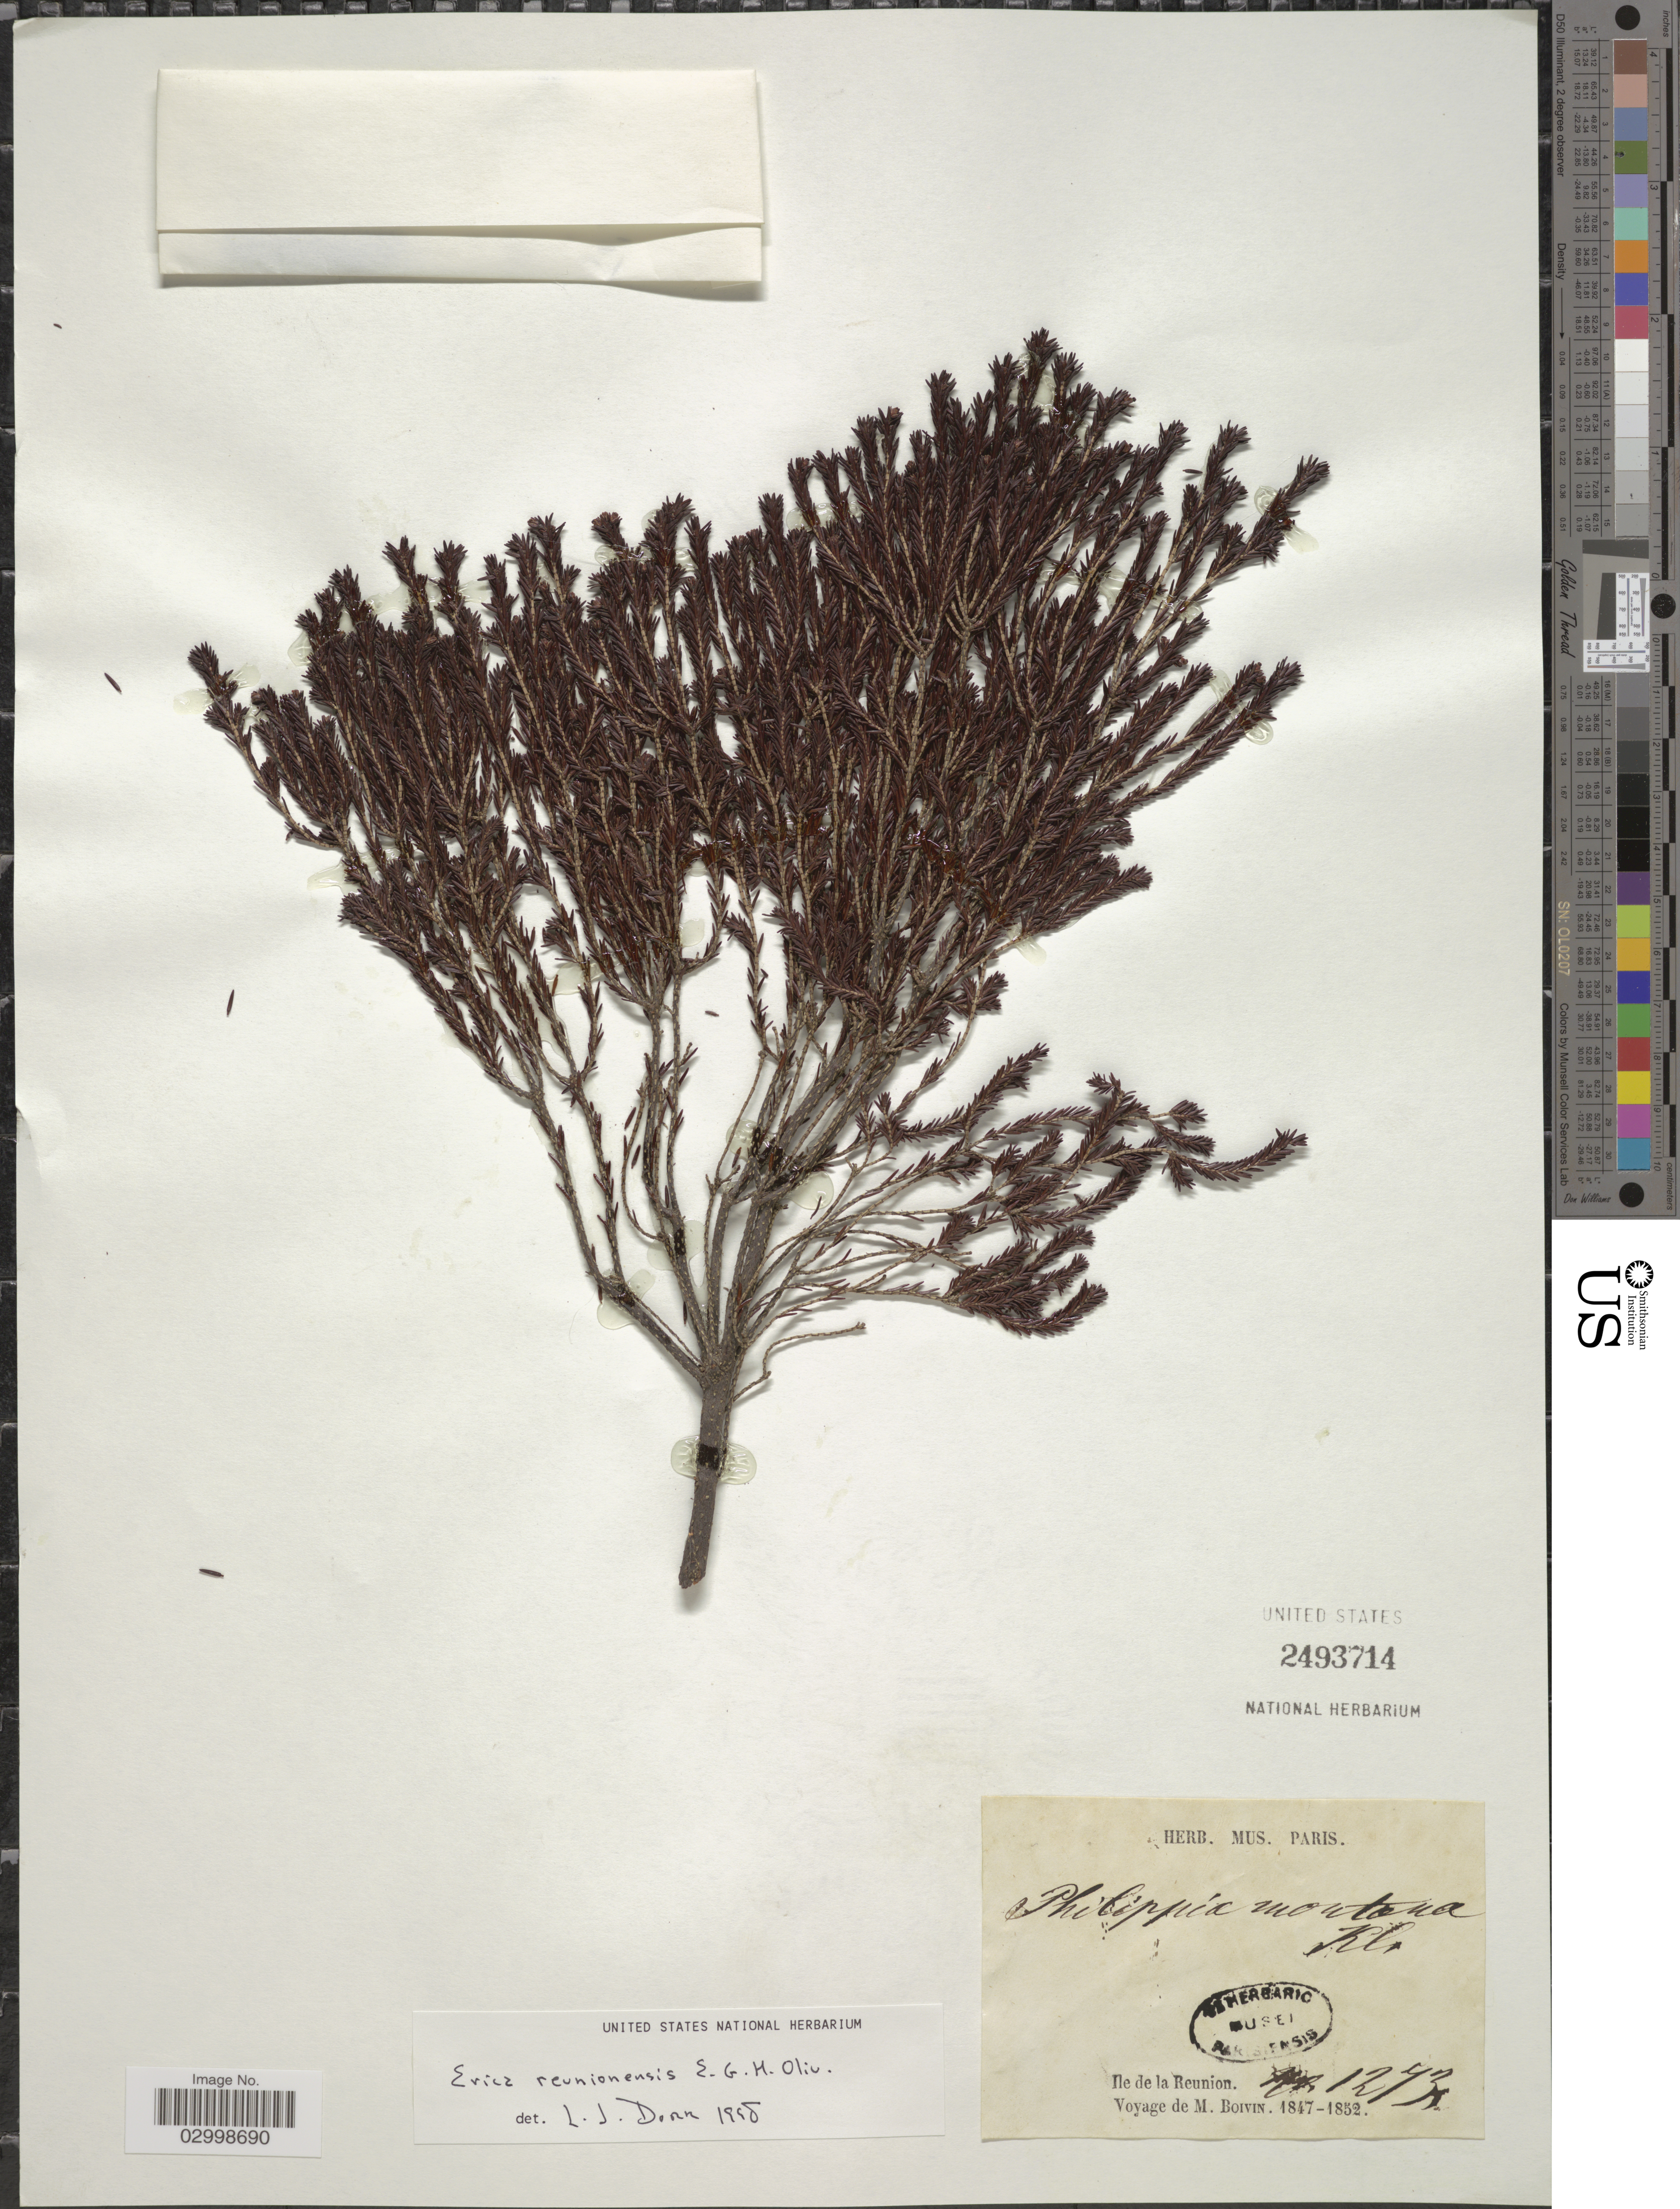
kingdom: Plantae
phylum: Tracheophyta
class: Magnoliopsida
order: Ericales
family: Ericaceae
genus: Erica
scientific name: Erica reunionensis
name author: E.G.H. Oliv.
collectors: M. Boivin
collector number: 1272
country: Reunion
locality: Ile de la Reunion.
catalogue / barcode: US 2493714